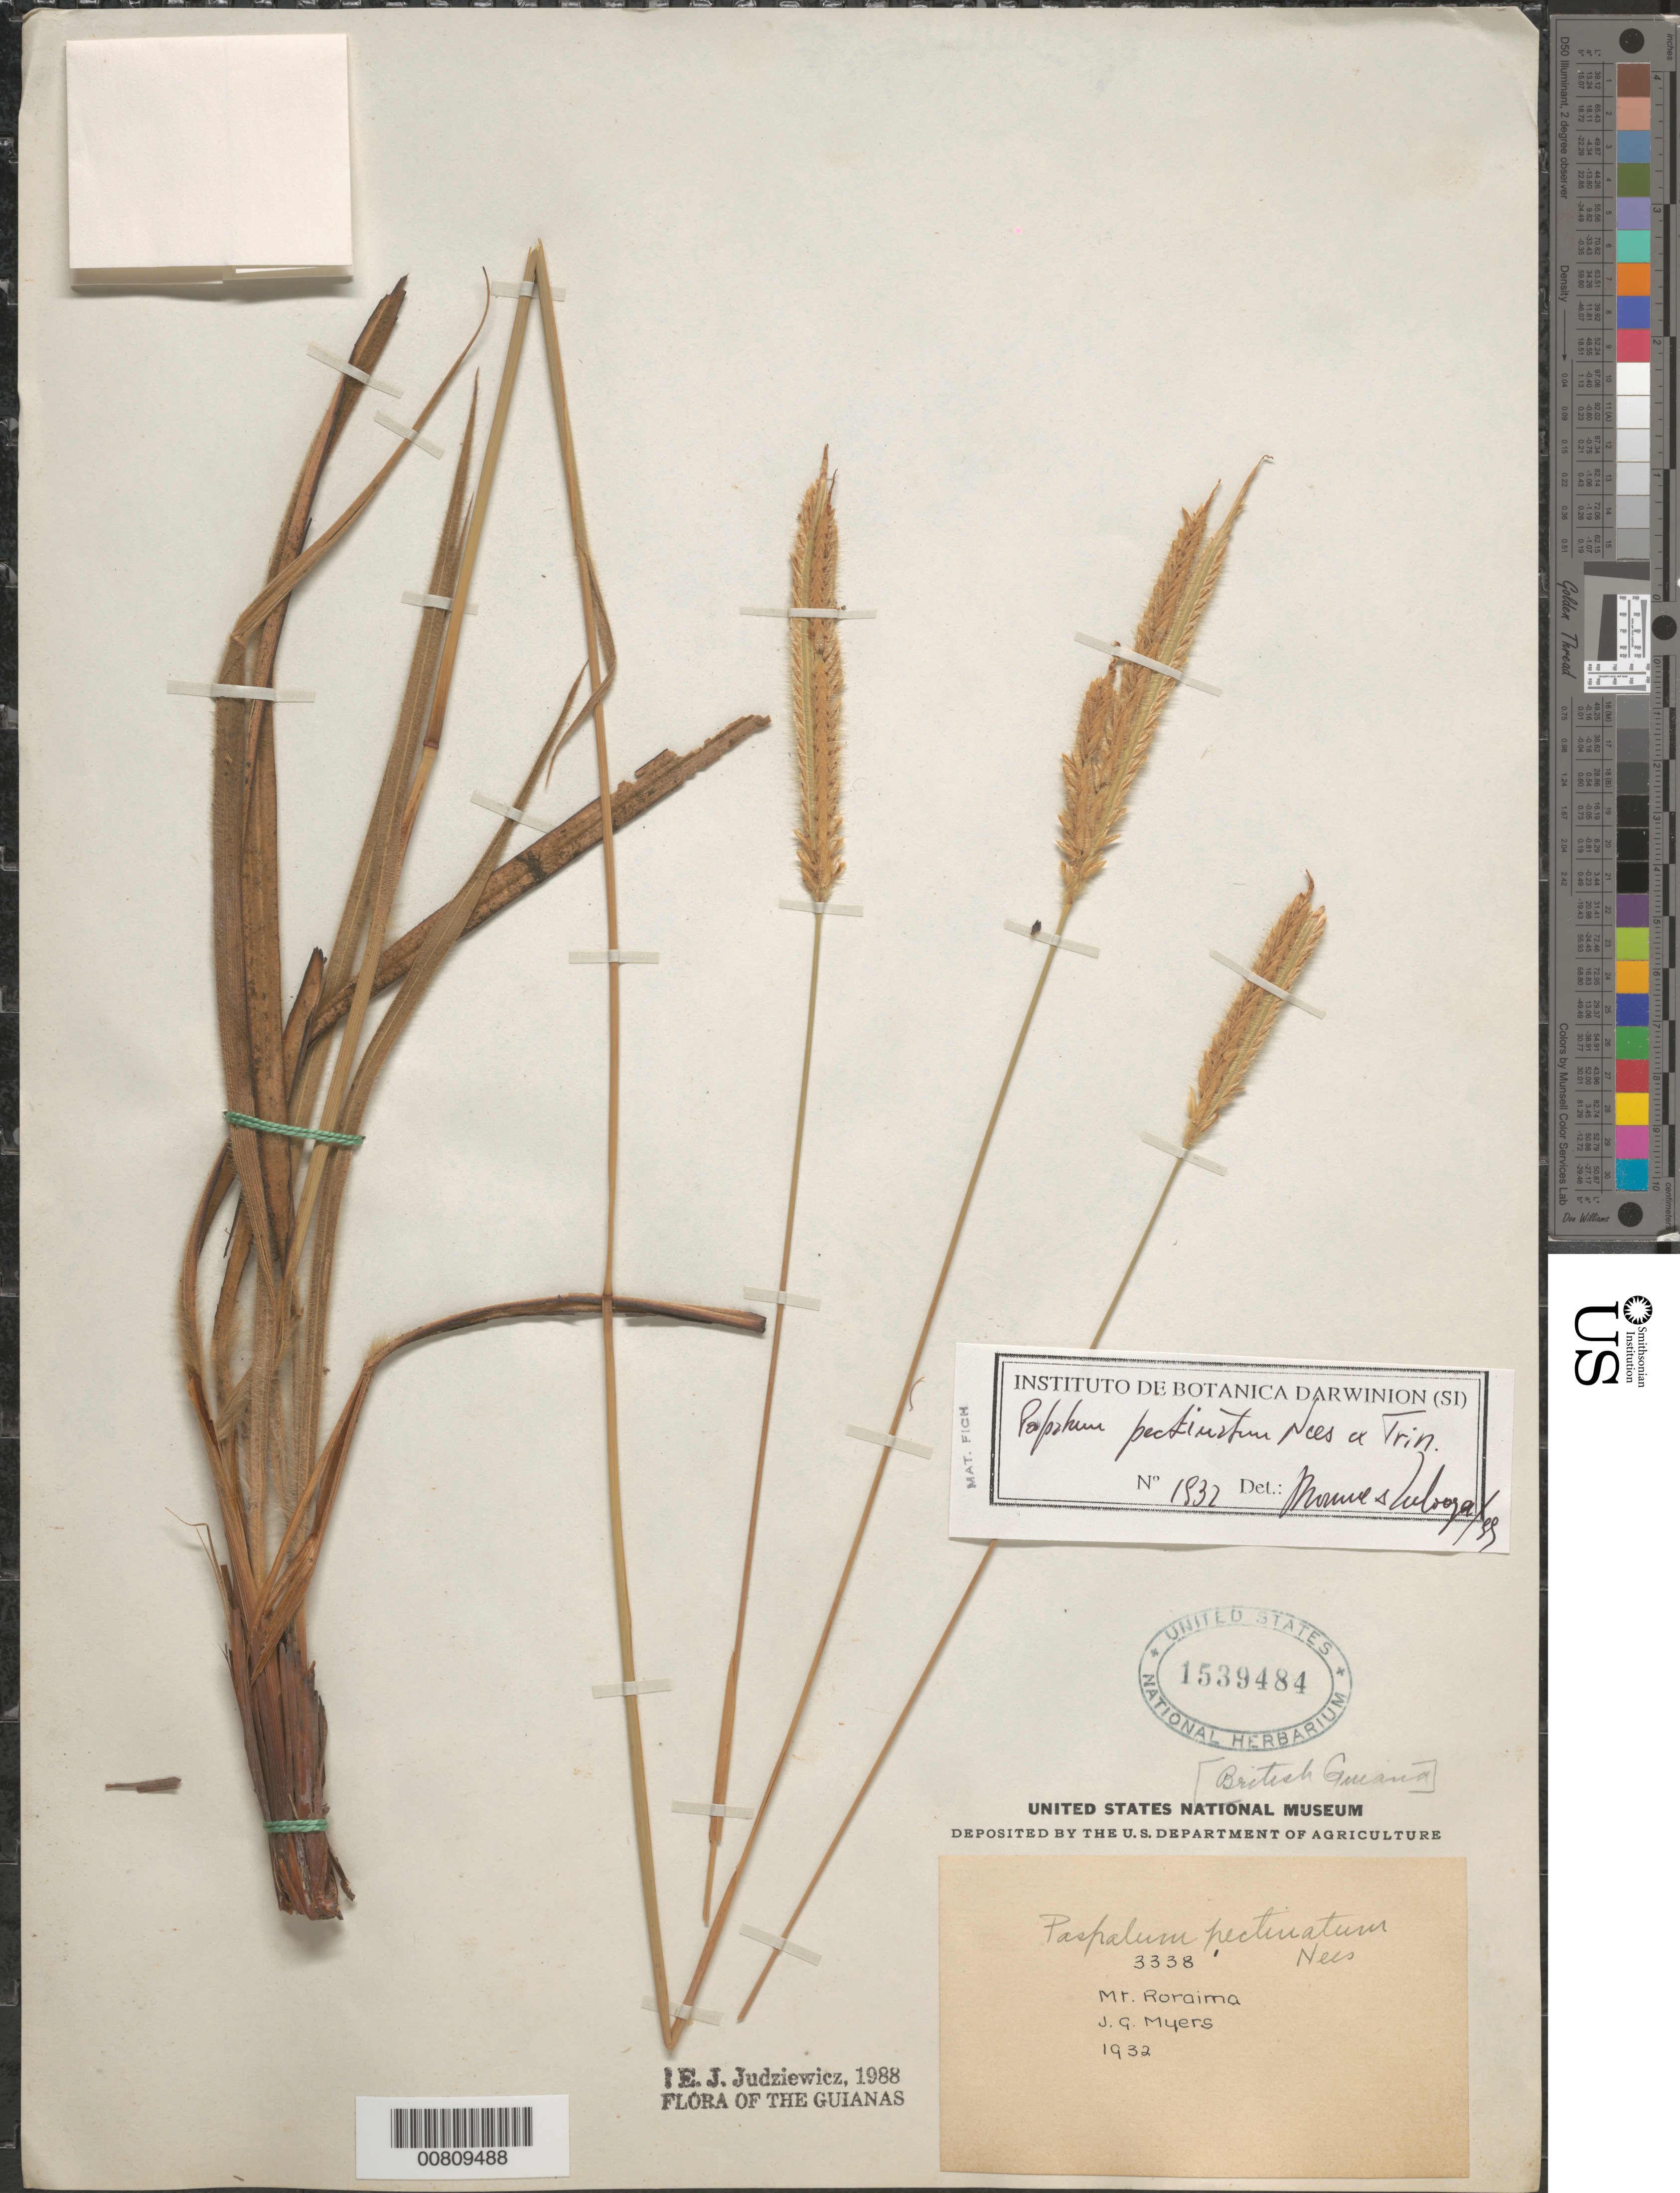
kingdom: Plantae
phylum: Tracheophyta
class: Liliopsida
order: Poales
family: Poaceae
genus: Paspalum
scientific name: Paspalum pectinatum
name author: Nees ex Trin.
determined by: Zuloaga, F. O.; Morrone, O. N.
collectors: J. Myers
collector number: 3338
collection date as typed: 1932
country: Guyana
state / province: Cuyuni-Mazaruni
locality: Mt. Roraima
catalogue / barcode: US 1539484